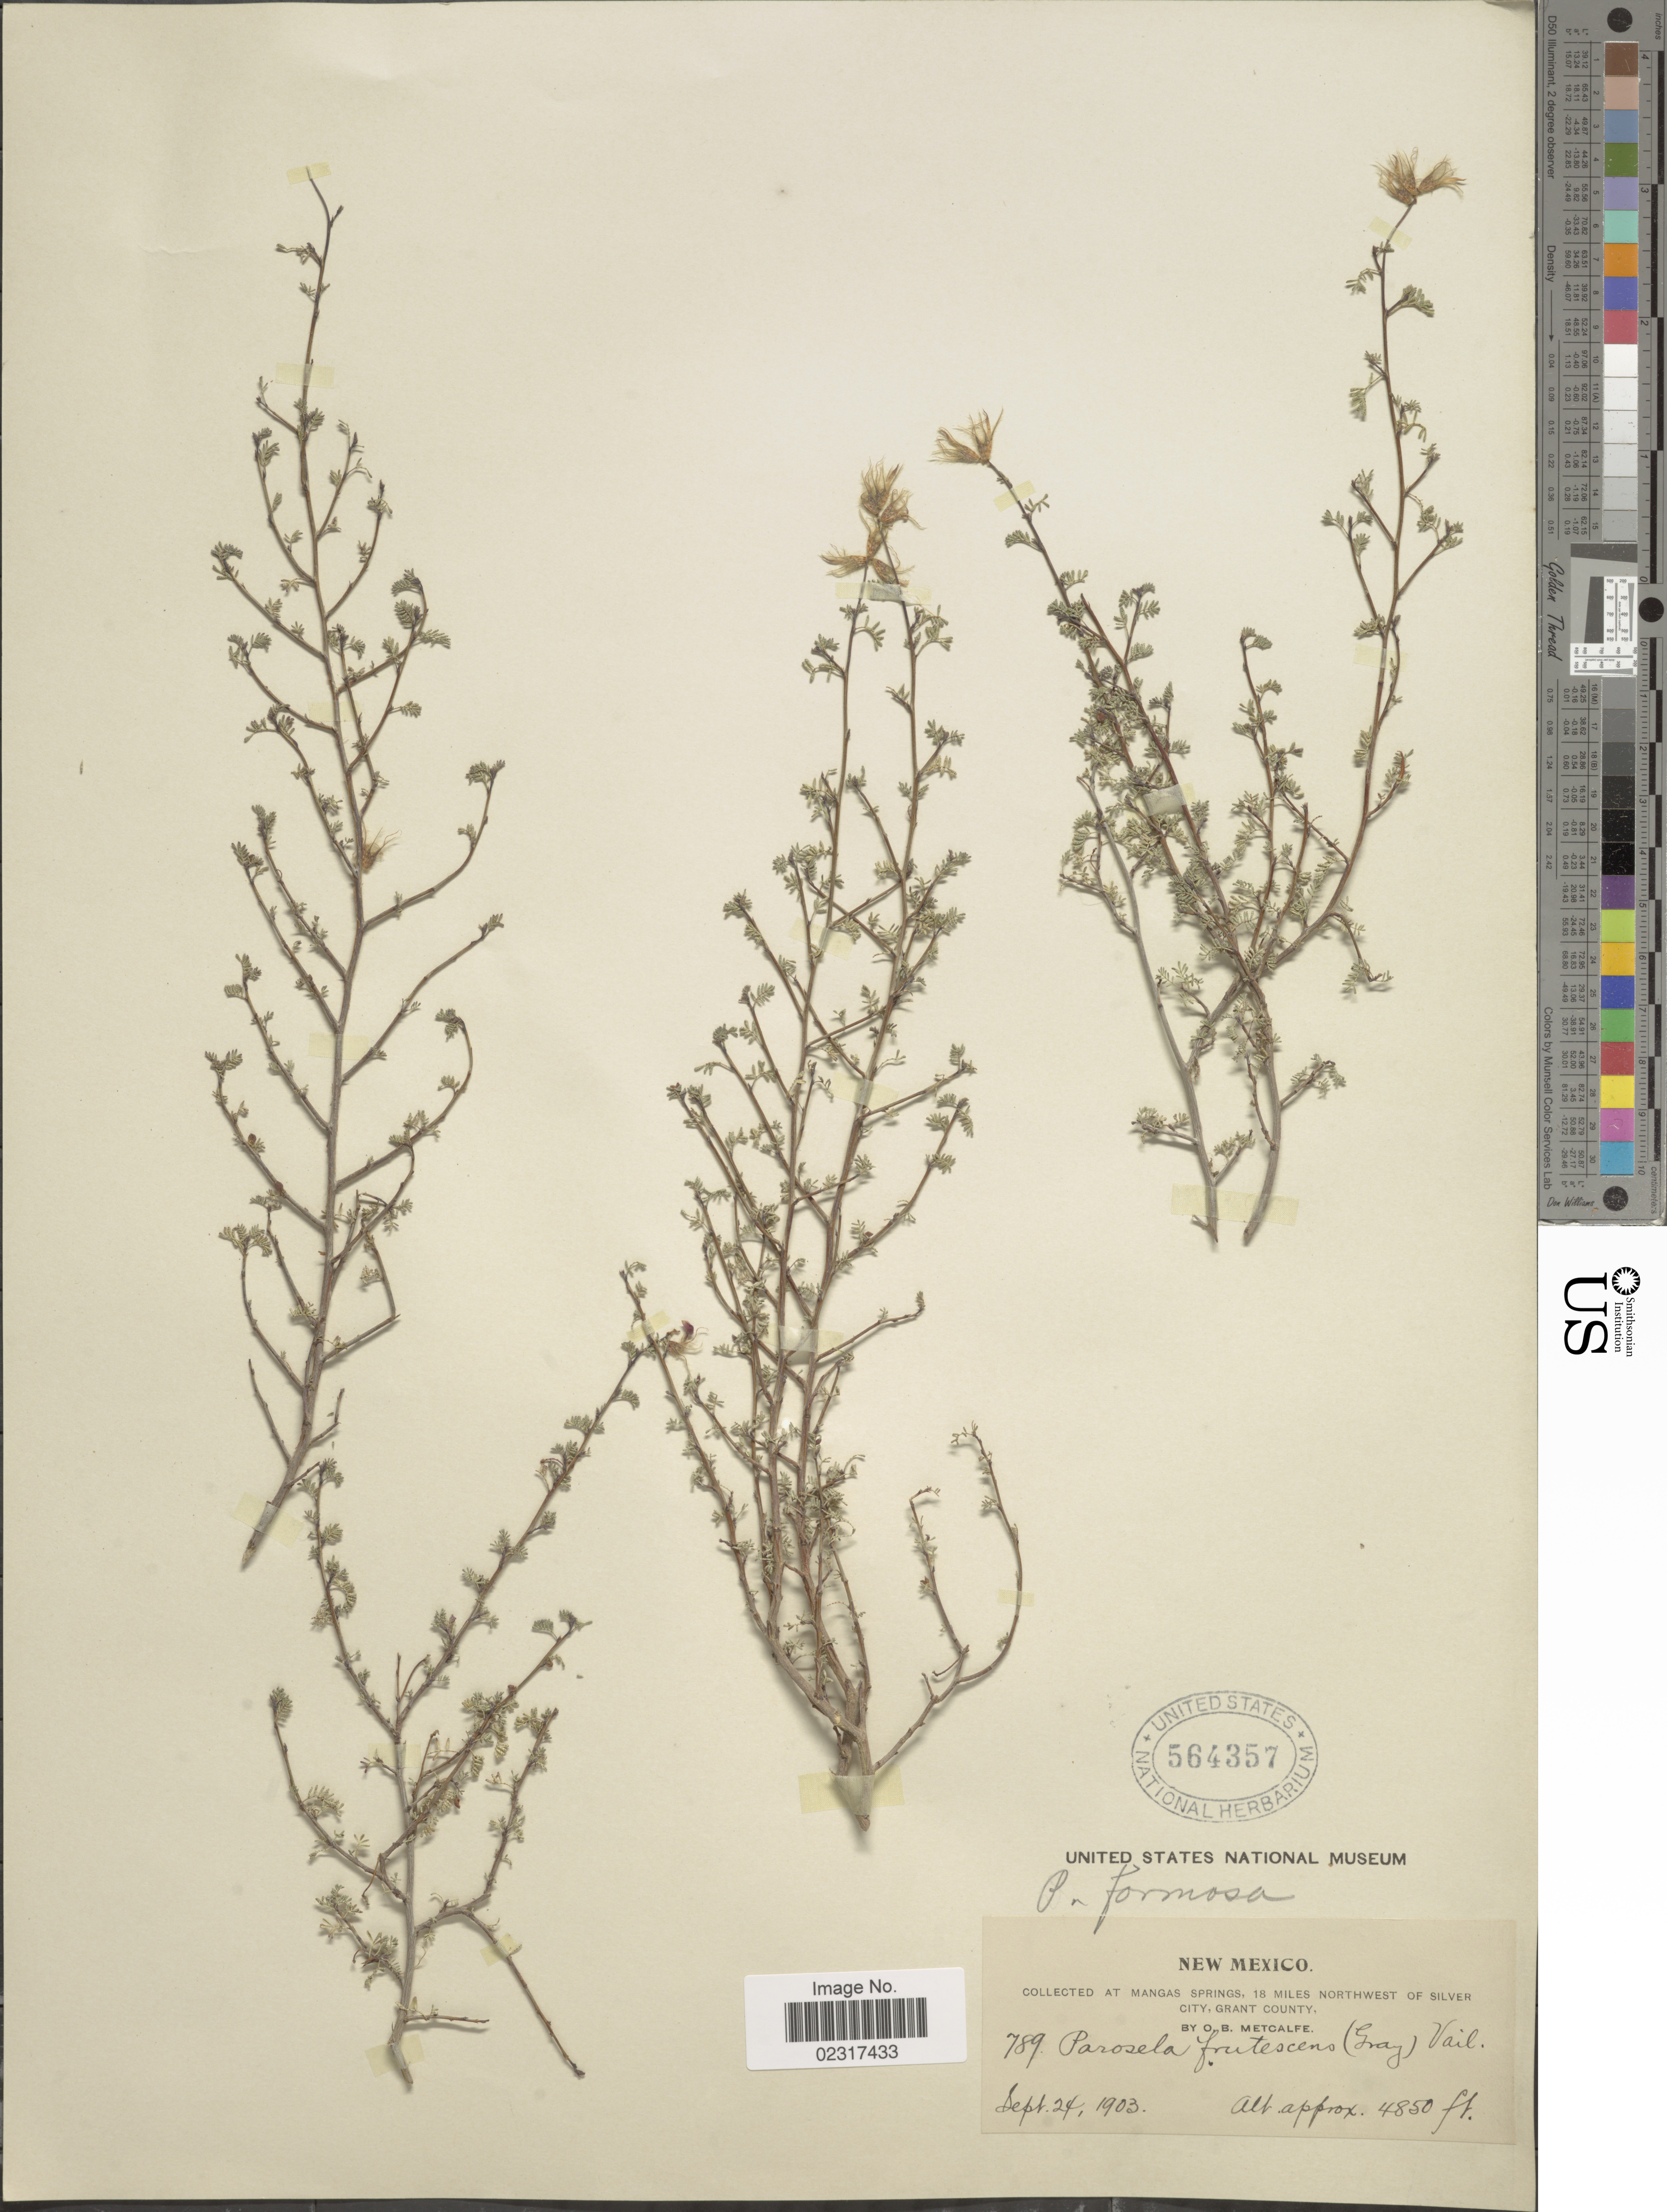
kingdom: Plantae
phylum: Tracheophyta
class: Magnoliopsida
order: Fabales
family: Fabaceae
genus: Dalea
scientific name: Dalea formosa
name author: Torr.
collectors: O. B. Metcalfe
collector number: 789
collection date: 1903-09-24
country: United States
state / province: New Mexico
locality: At Mangas Springs, 18 miles northwest of Silver City, Grant County.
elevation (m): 1478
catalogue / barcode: US 564357